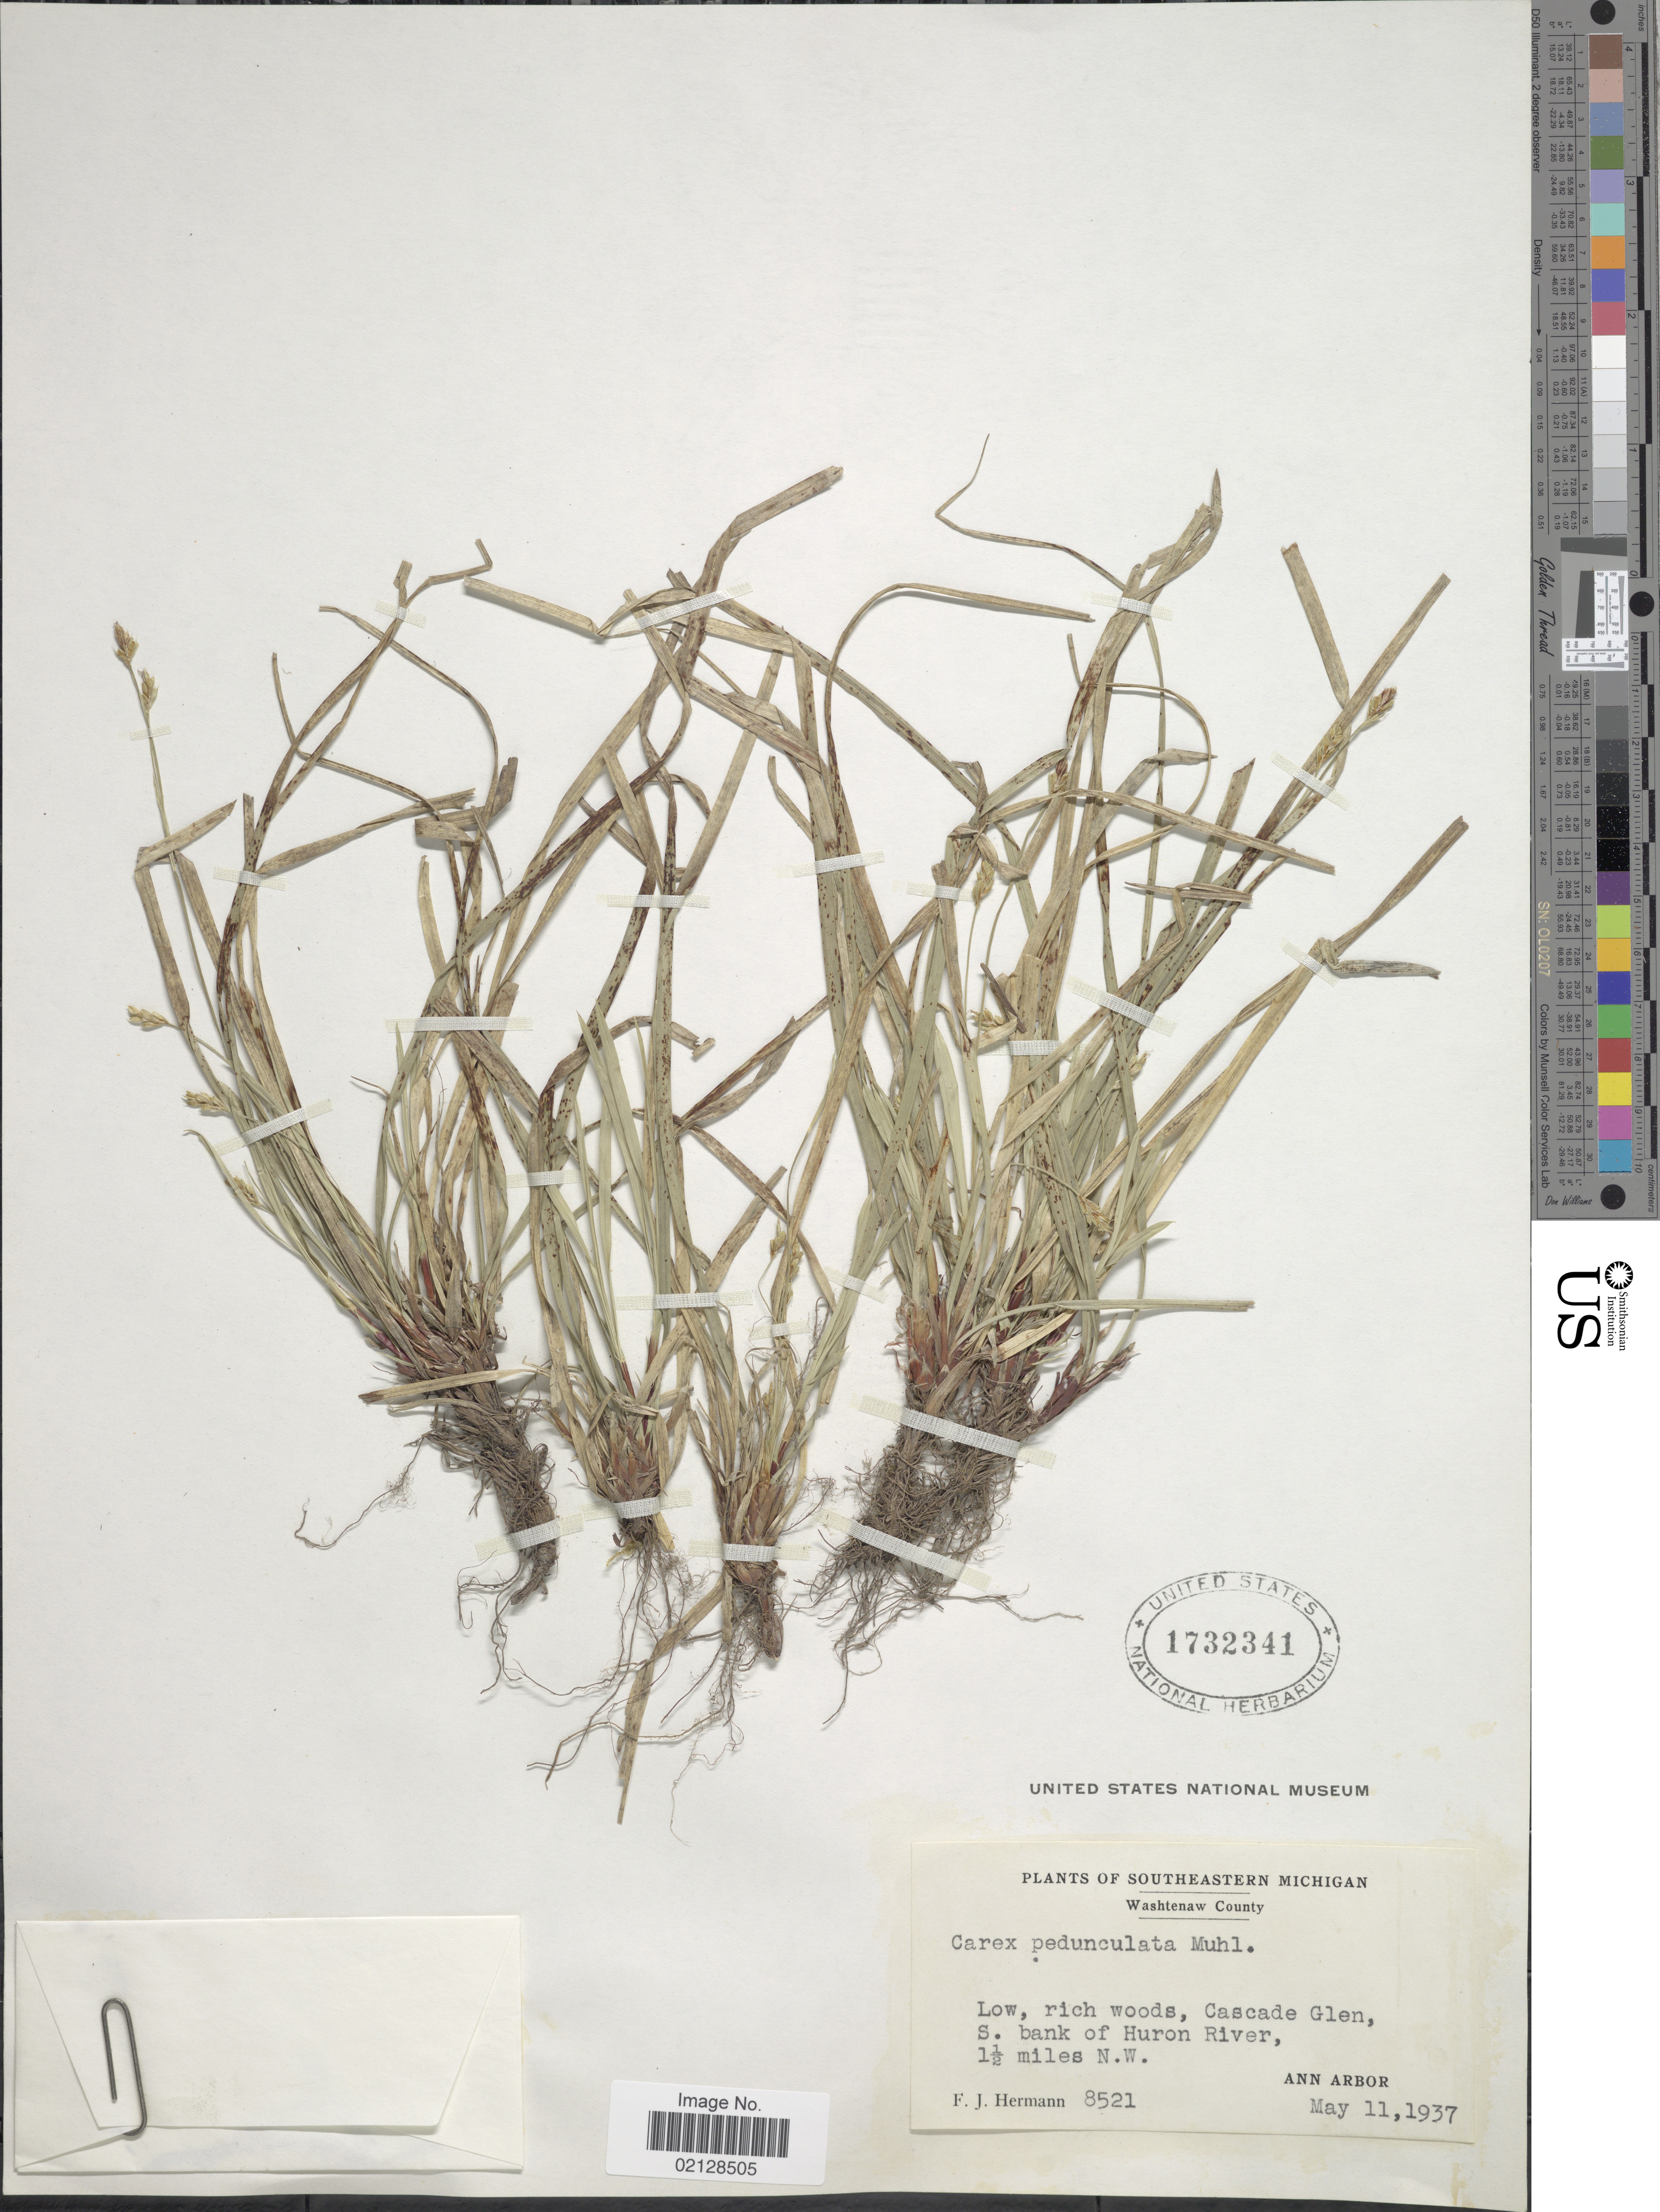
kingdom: Plantae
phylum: Tracheophyta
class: Liliopsida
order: Poales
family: Cyperaceae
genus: Carex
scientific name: Carex pedunculata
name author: Muhl. ex Willd.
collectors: F. J. Hermann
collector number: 8521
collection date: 1937-05-11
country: United States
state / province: Michigan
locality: Southeastern Michigan, Washtenaw County, Low, rich wods, Cascade Glen, S. bank of Huron River, 1½ miles N.W., An Arbor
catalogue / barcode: US 1732341